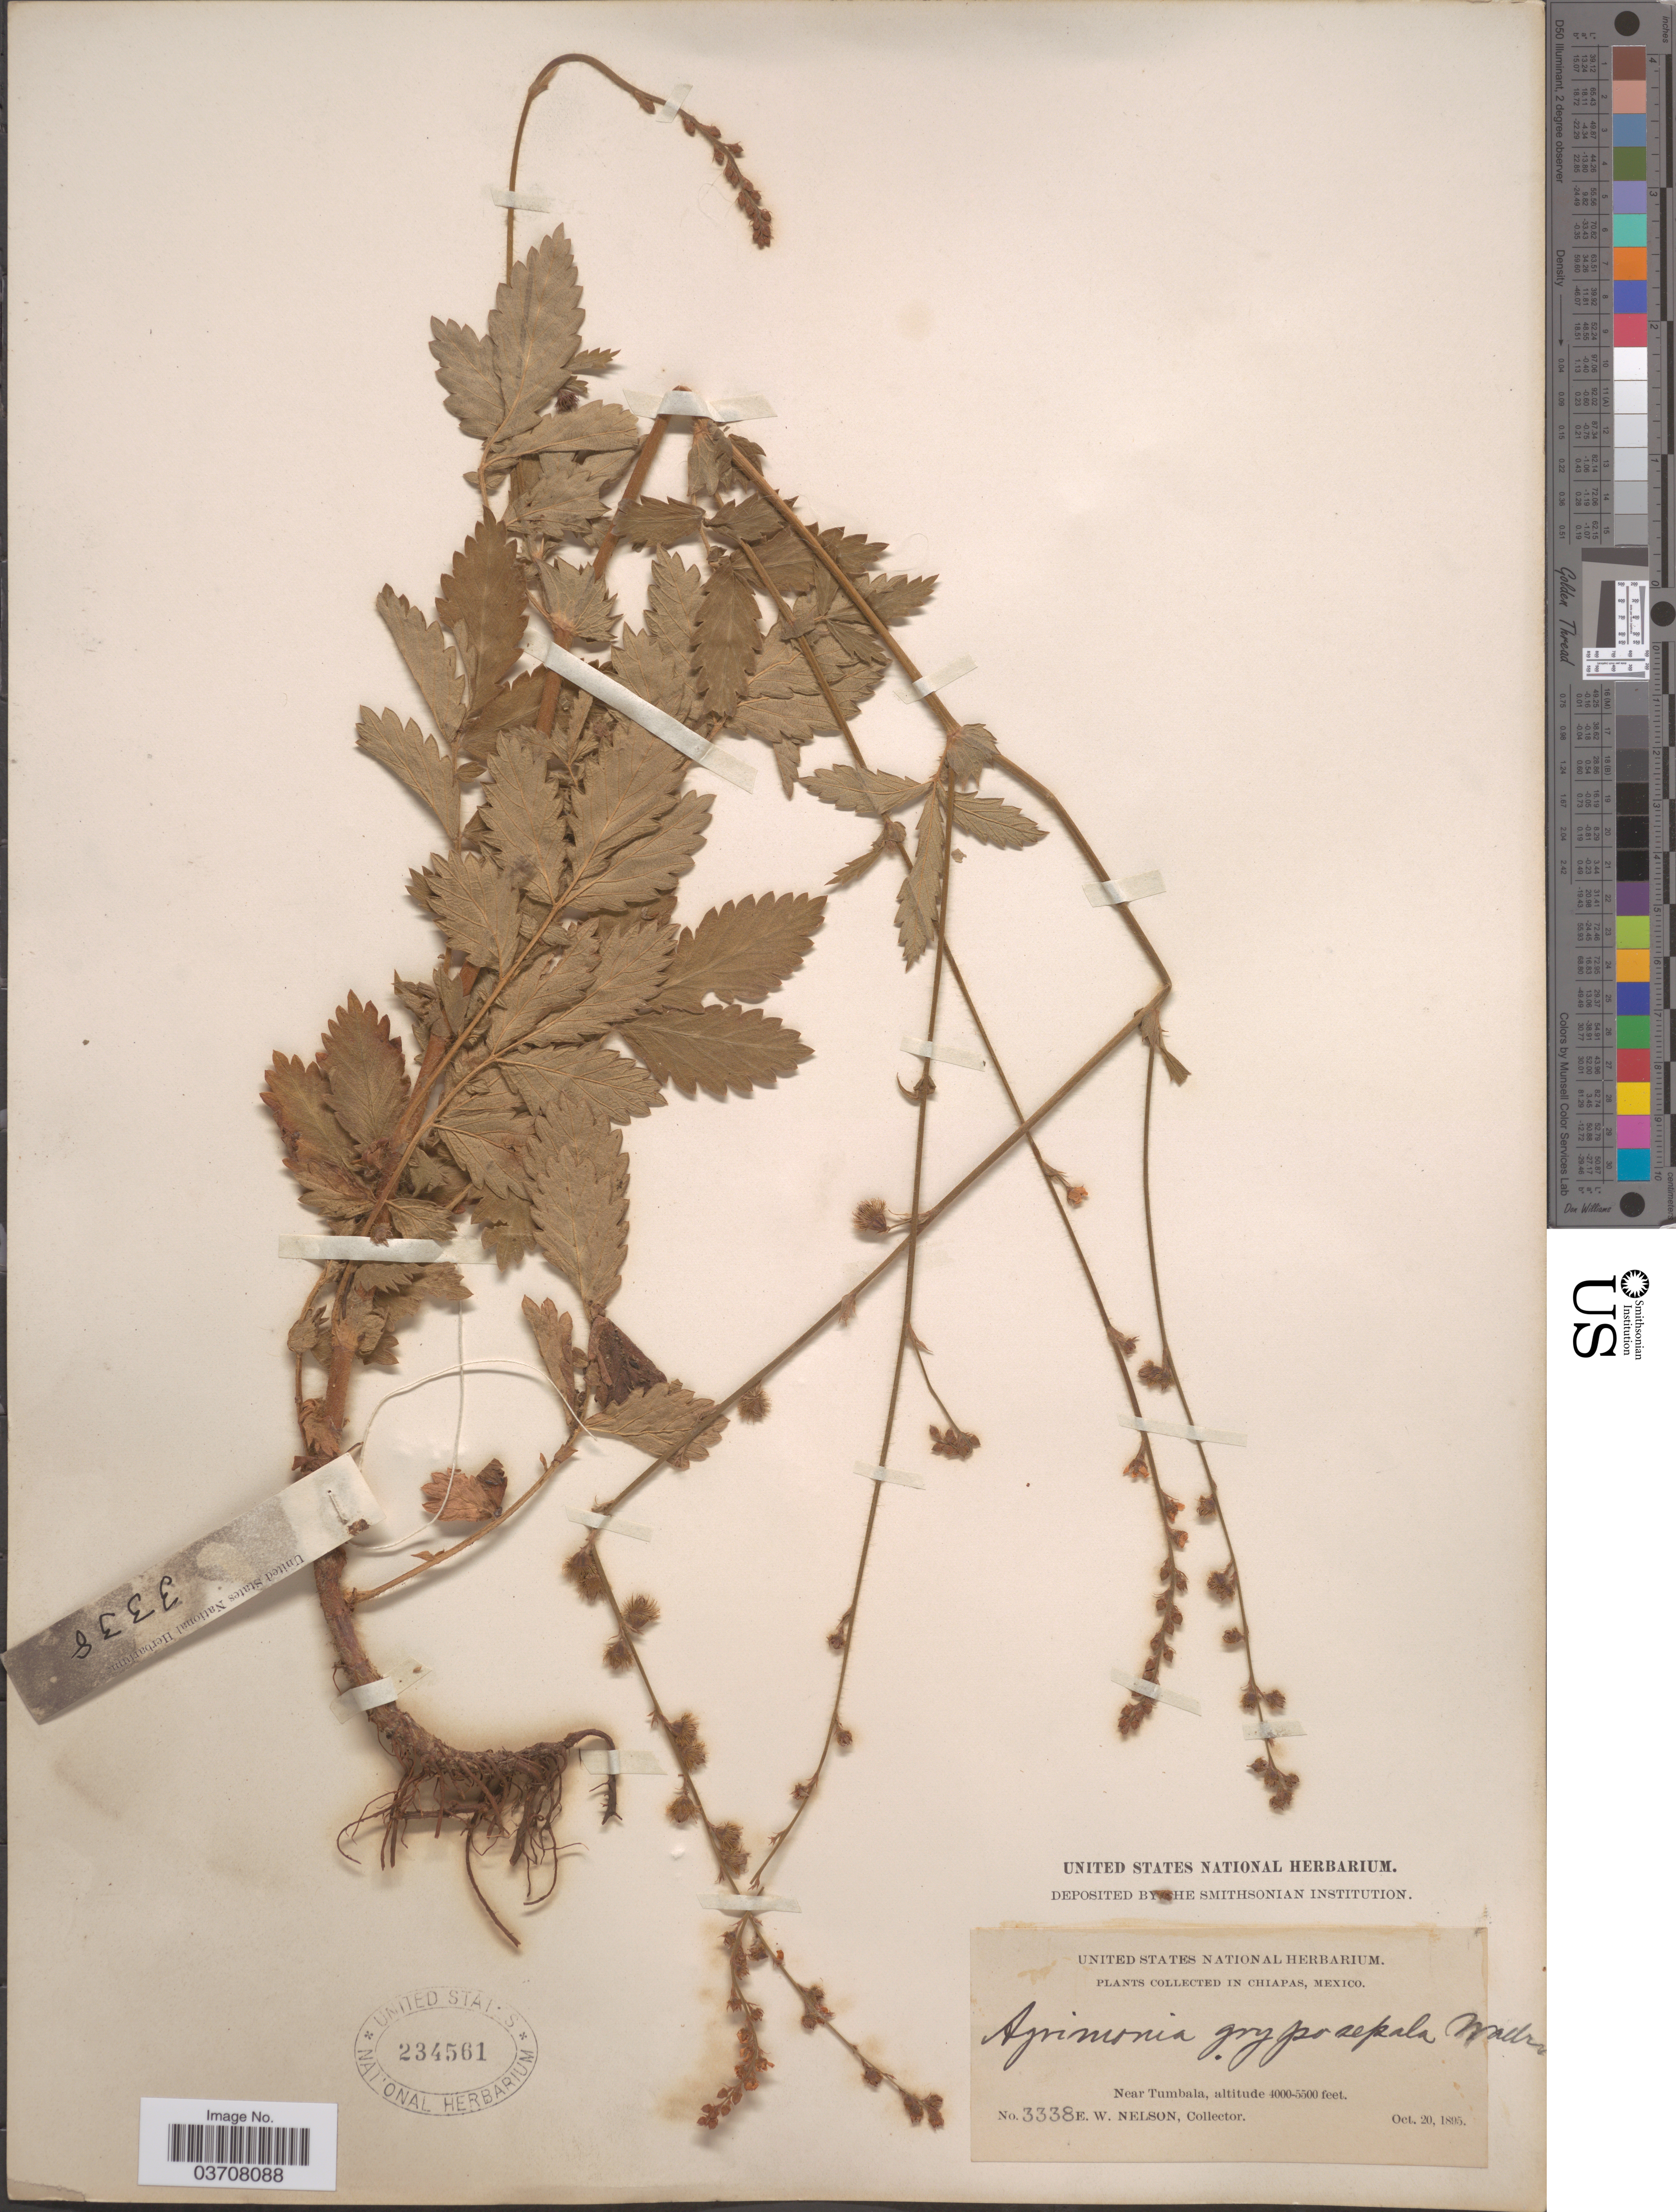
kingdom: Plantae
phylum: Tracheophyta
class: Magnoliopsida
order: Rosales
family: Rosaceae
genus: Agrimonia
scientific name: Agrimonia gryposepala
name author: Wallr.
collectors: E. W. Nelson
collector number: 3338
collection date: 1895-10-20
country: Mexico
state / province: Chiapas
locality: Near Tumbala.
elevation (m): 1219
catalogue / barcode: US 234561